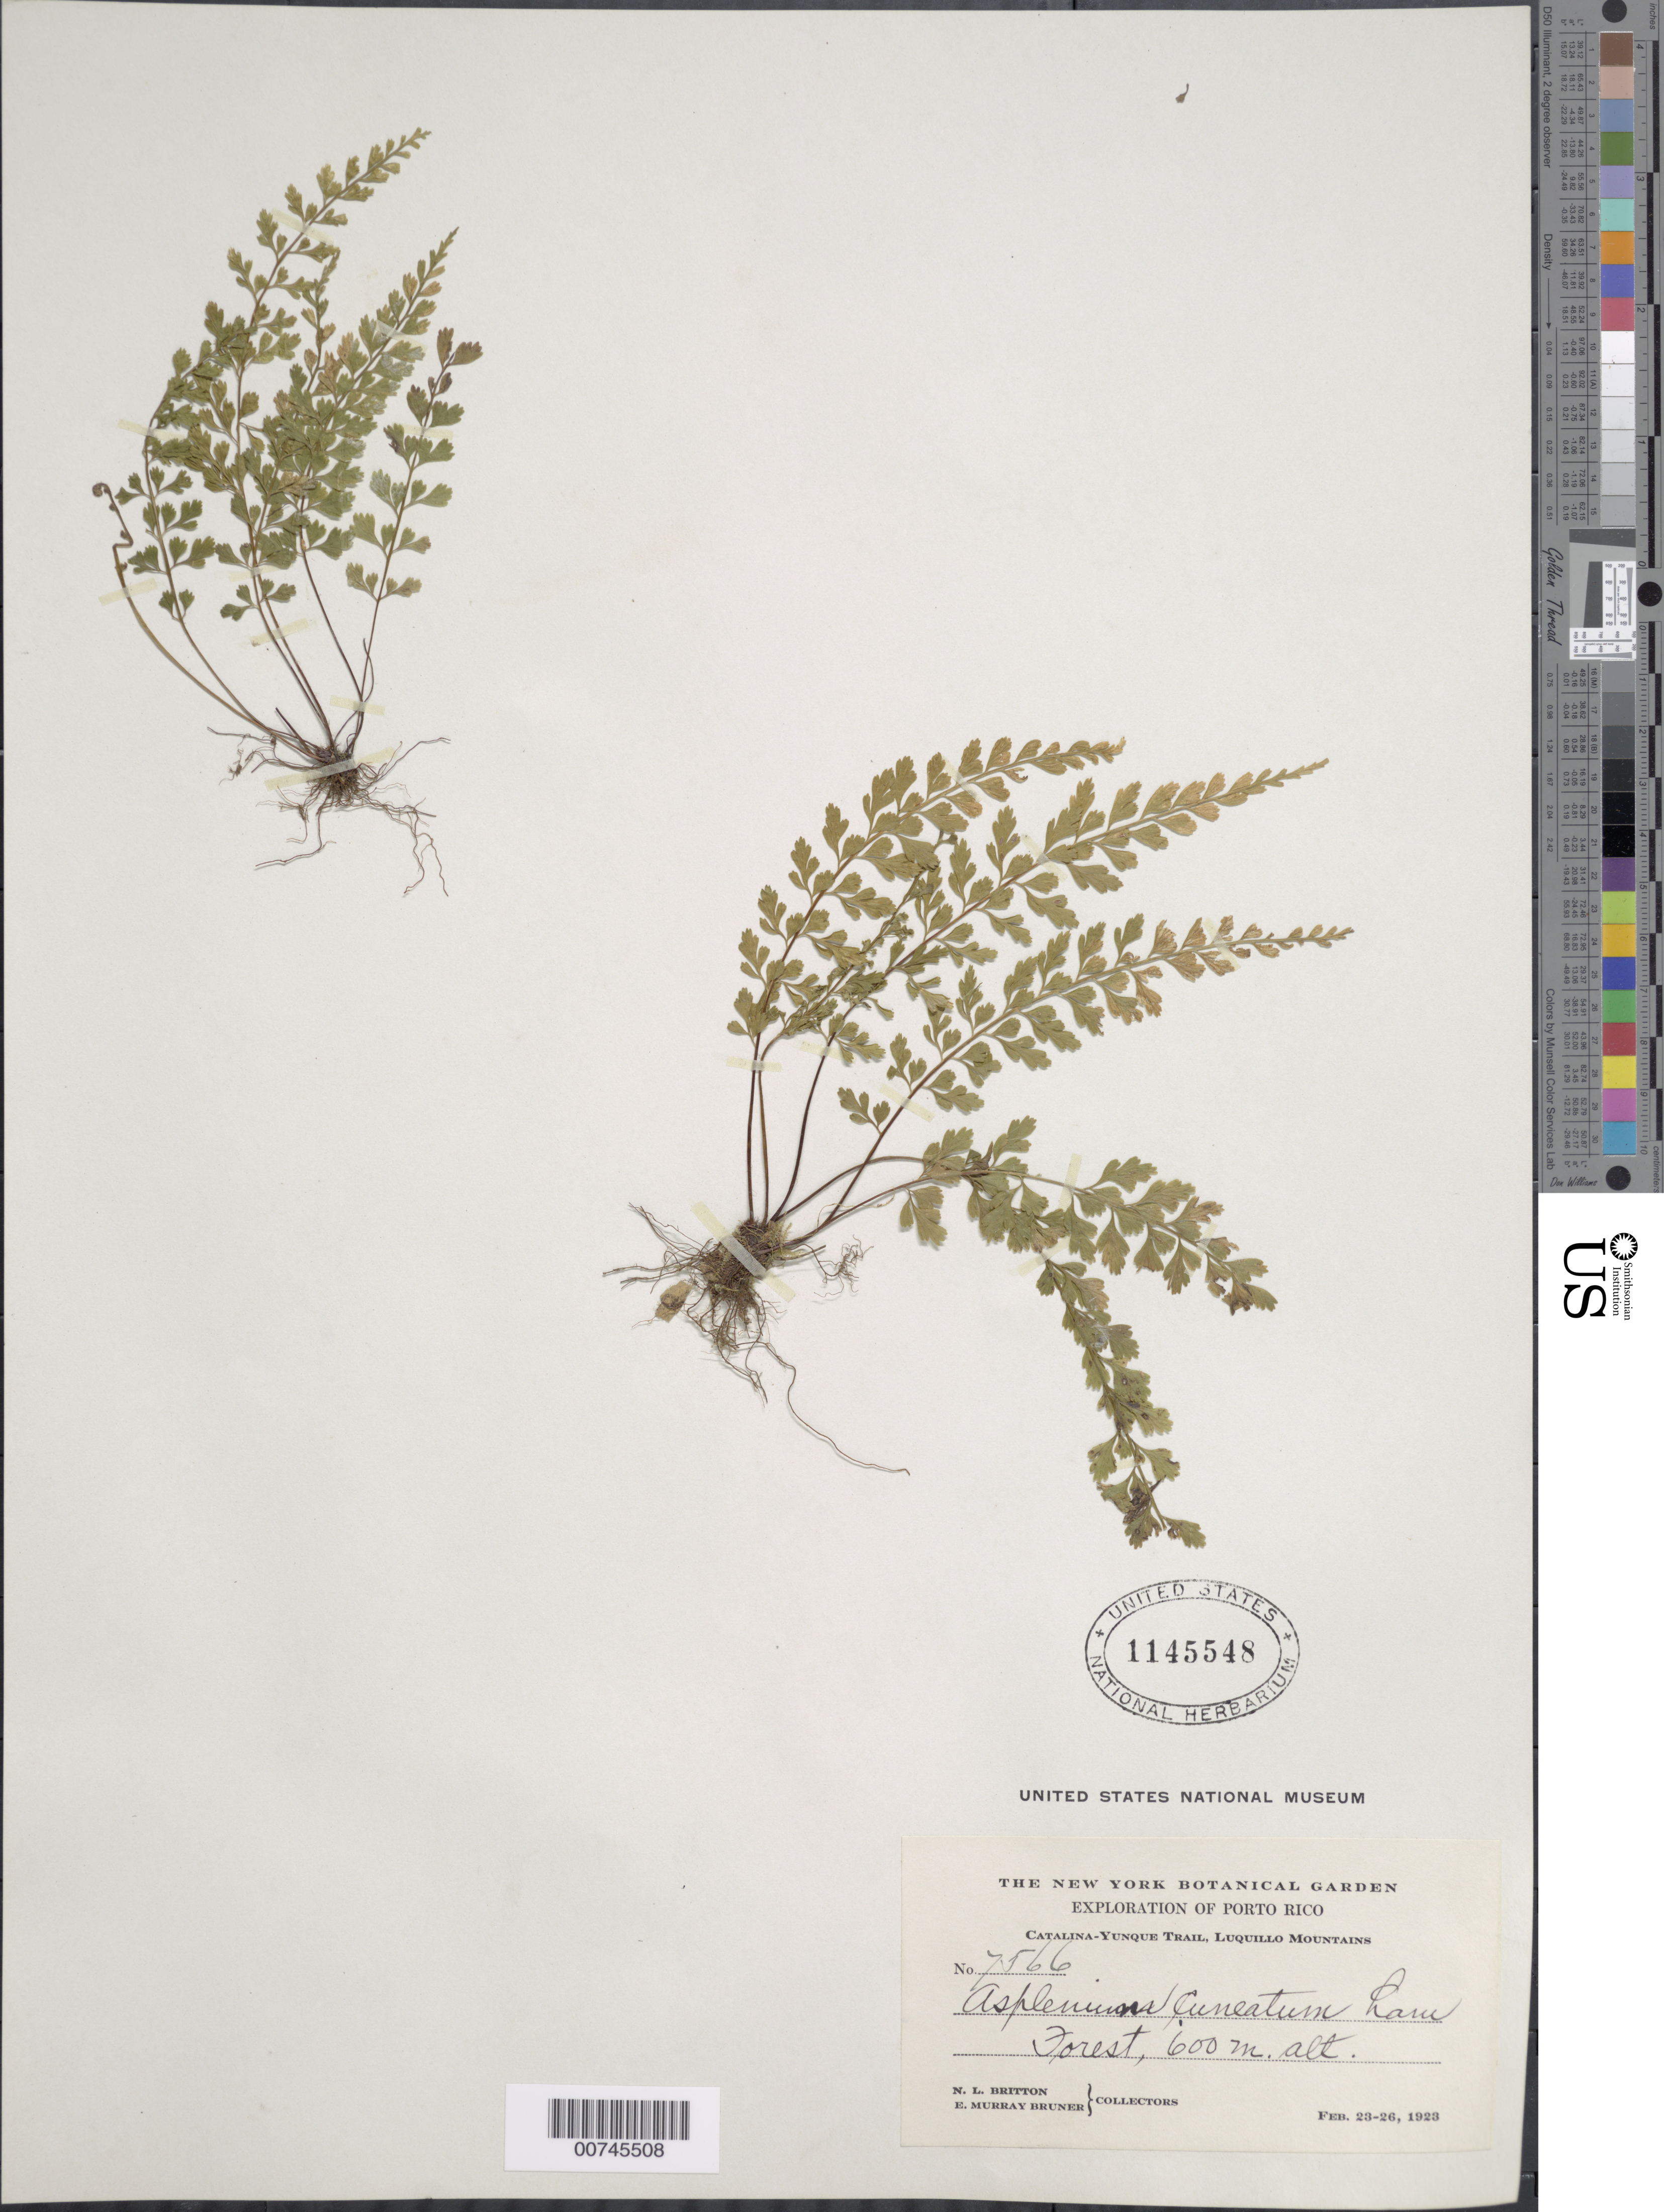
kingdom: Plantae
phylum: Tracheophyta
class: Polypodiopsida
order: Polypodiales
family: Aspleniaceae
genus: Asplenium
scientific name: Asplenium cuneatum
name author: Lam.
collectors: N. Britton & A. E. Murray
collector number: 7566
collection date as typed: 23 Feb 1923 to 26 Feb 1923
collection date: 1923-02-23/1923-02-26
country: Puerto Rico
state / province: Luquillo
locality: Catalina-Yunque Trail, Luquillo Mountains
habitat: Forest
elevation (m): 600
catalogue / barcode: US 1145548